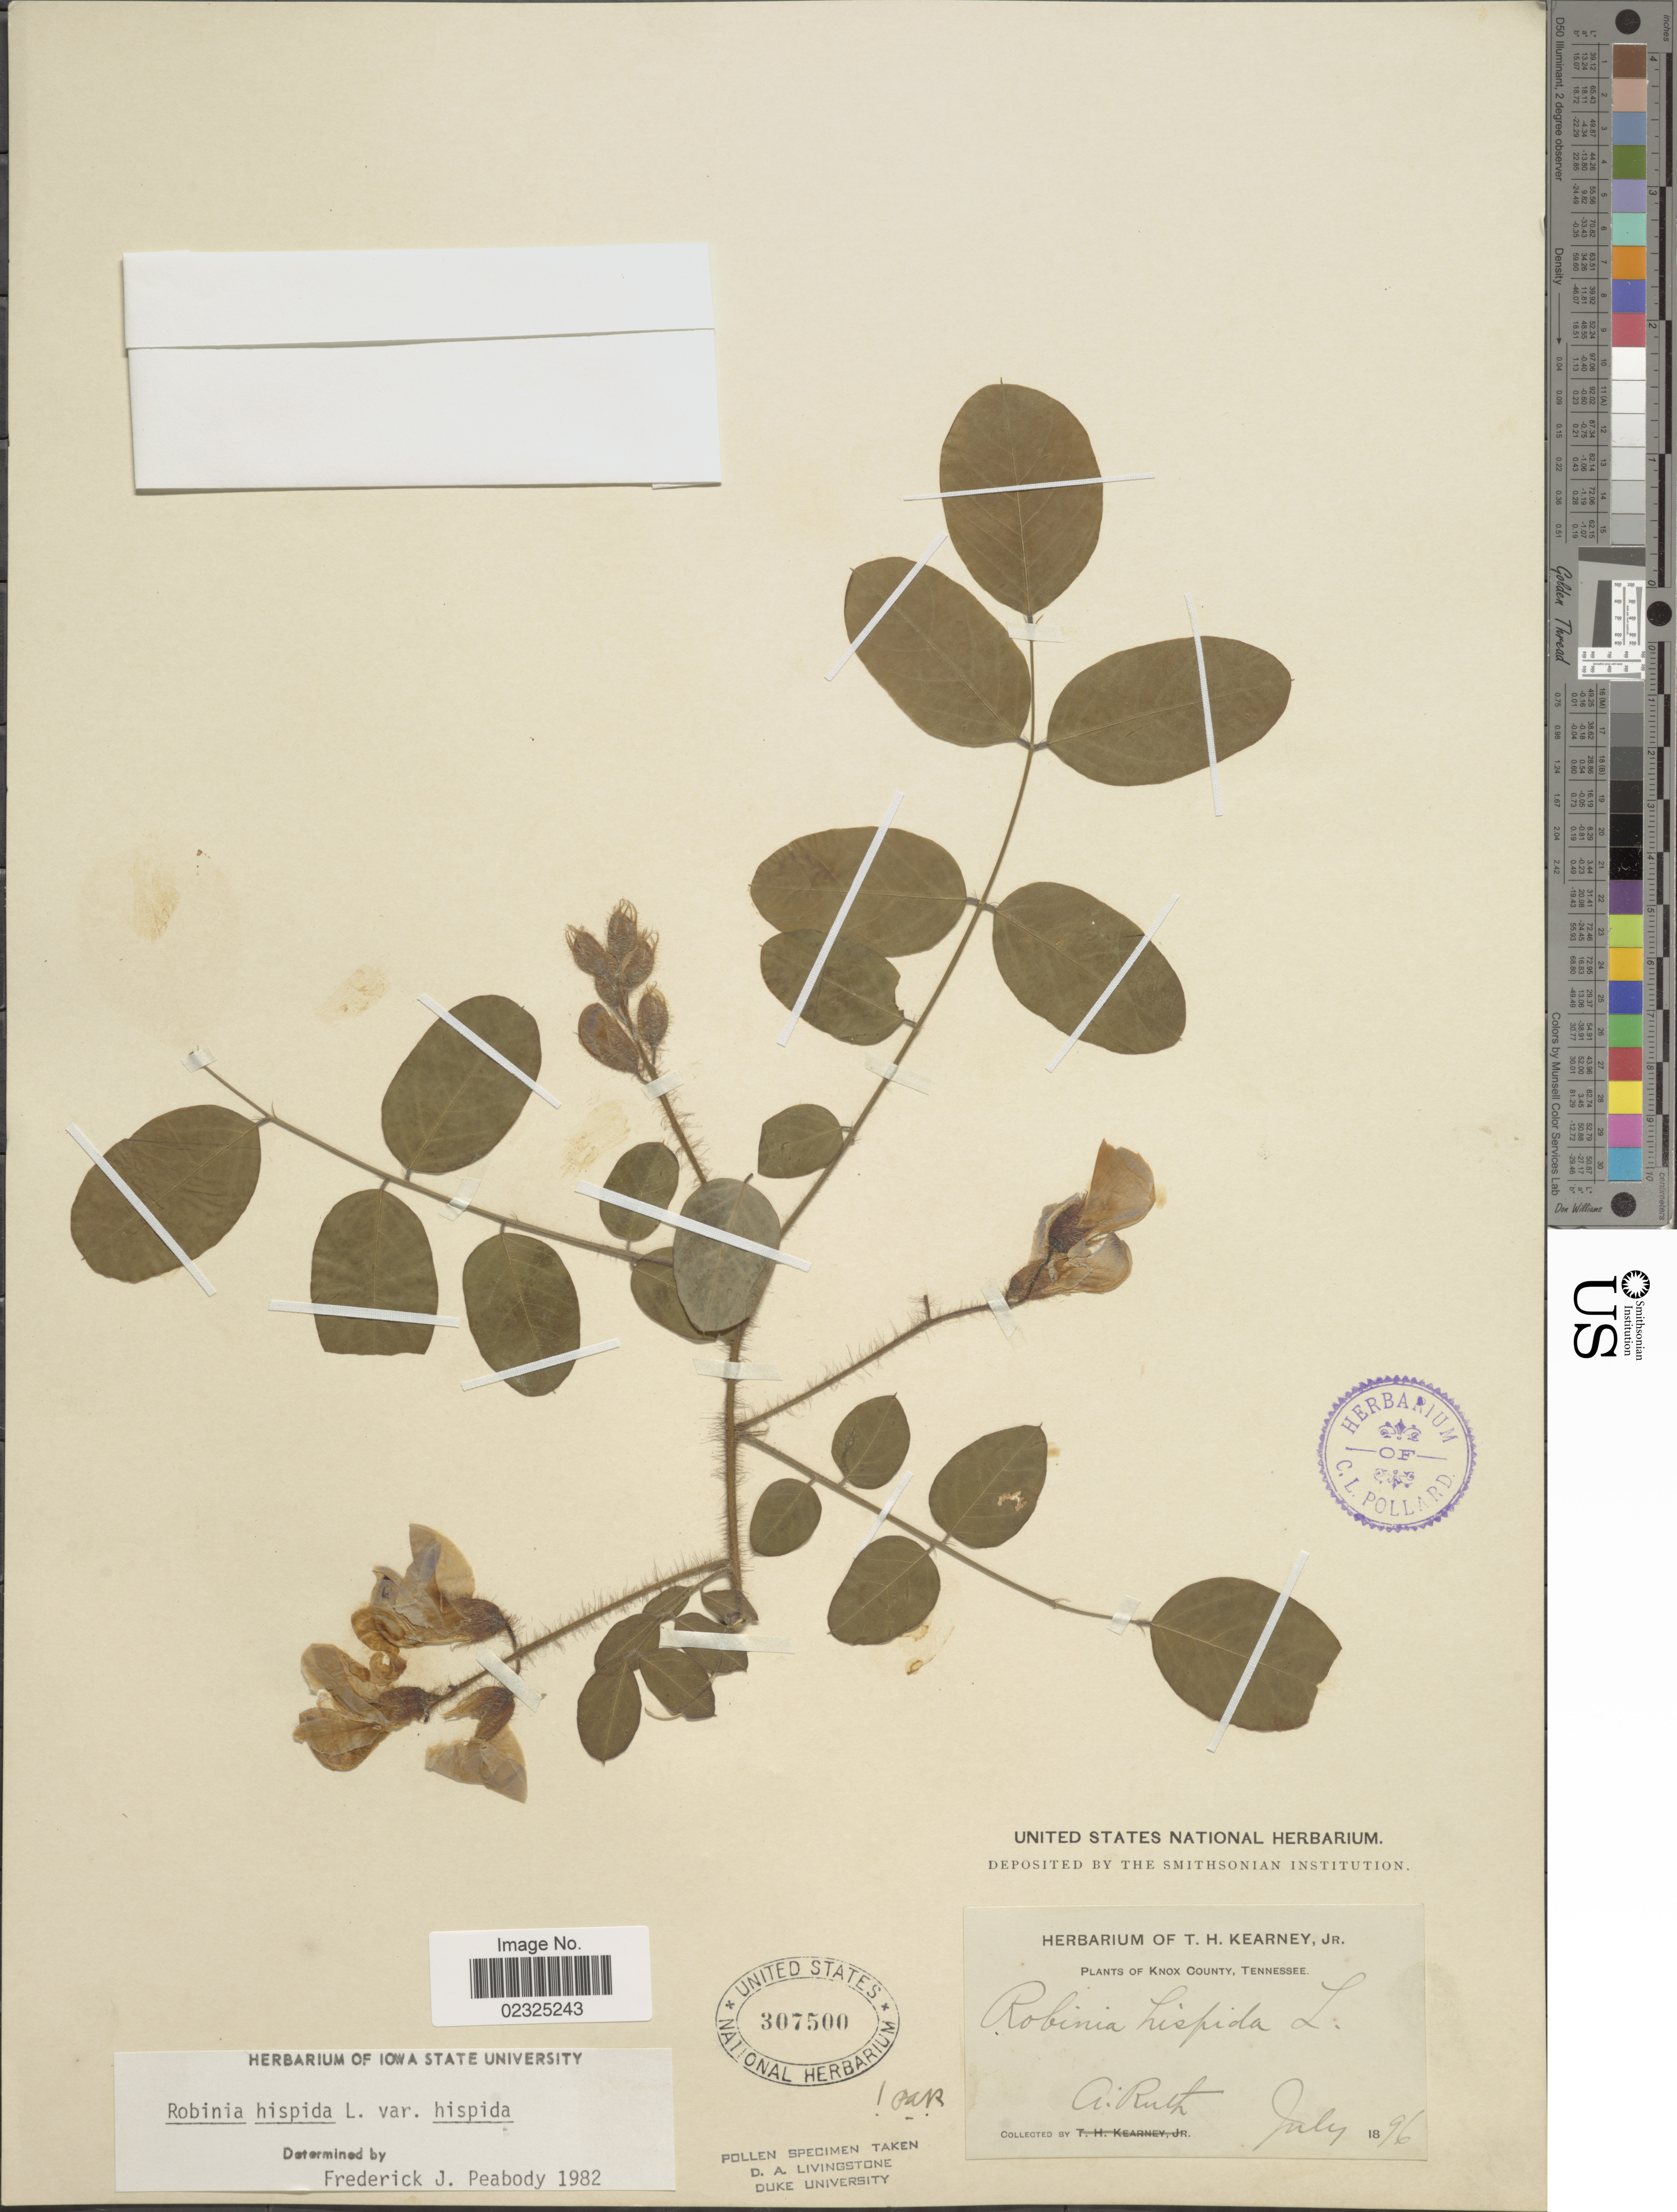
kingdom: Plantae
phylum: Tracheophyta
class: Magnoliopsida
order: Fabales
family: Fabaceae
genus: Robinia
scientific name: Robinia hispida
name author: L.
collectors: A. Ruth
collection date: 1896-07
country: United States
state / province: Tennessee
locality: Knox County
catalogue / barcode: US 307500